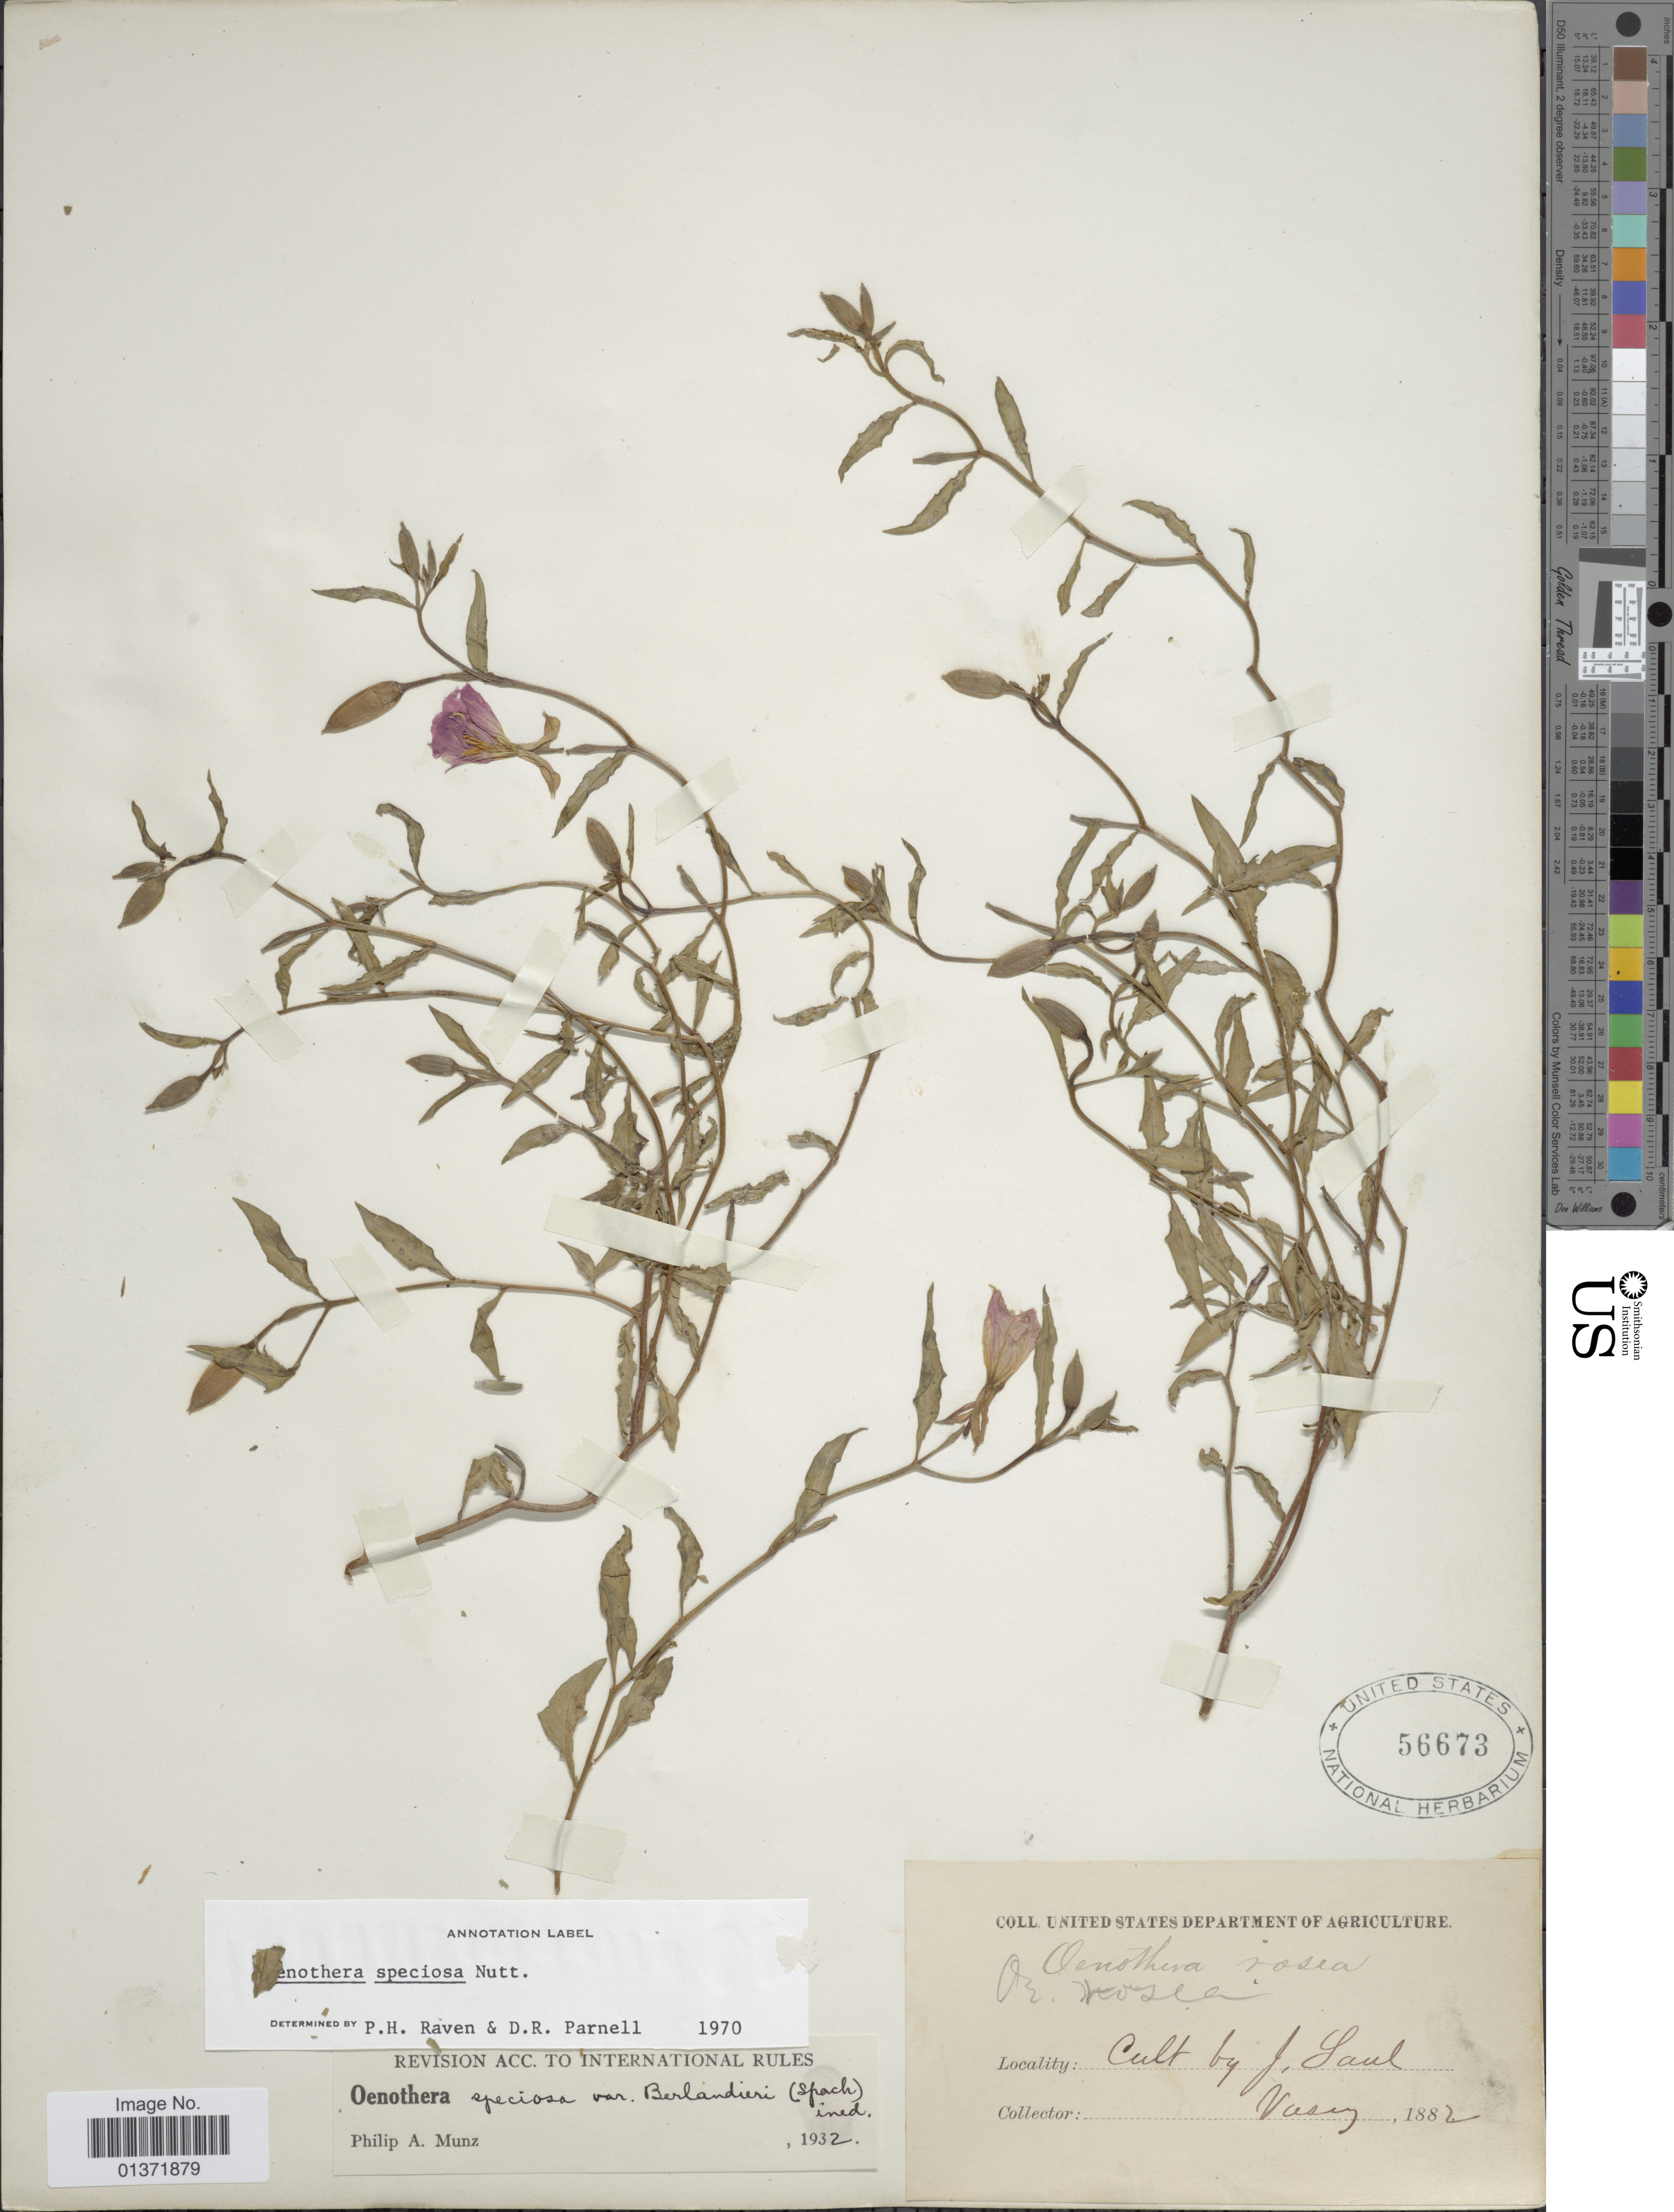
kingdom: Plantae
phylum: Tracheophyta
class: Magnoliopsida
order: Myrtales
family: Onagraceae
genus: Oenothera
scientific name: Oenothera speciosa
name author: Nutt.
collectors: Vasey, --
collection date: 1882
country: United States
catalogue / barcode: US 56673